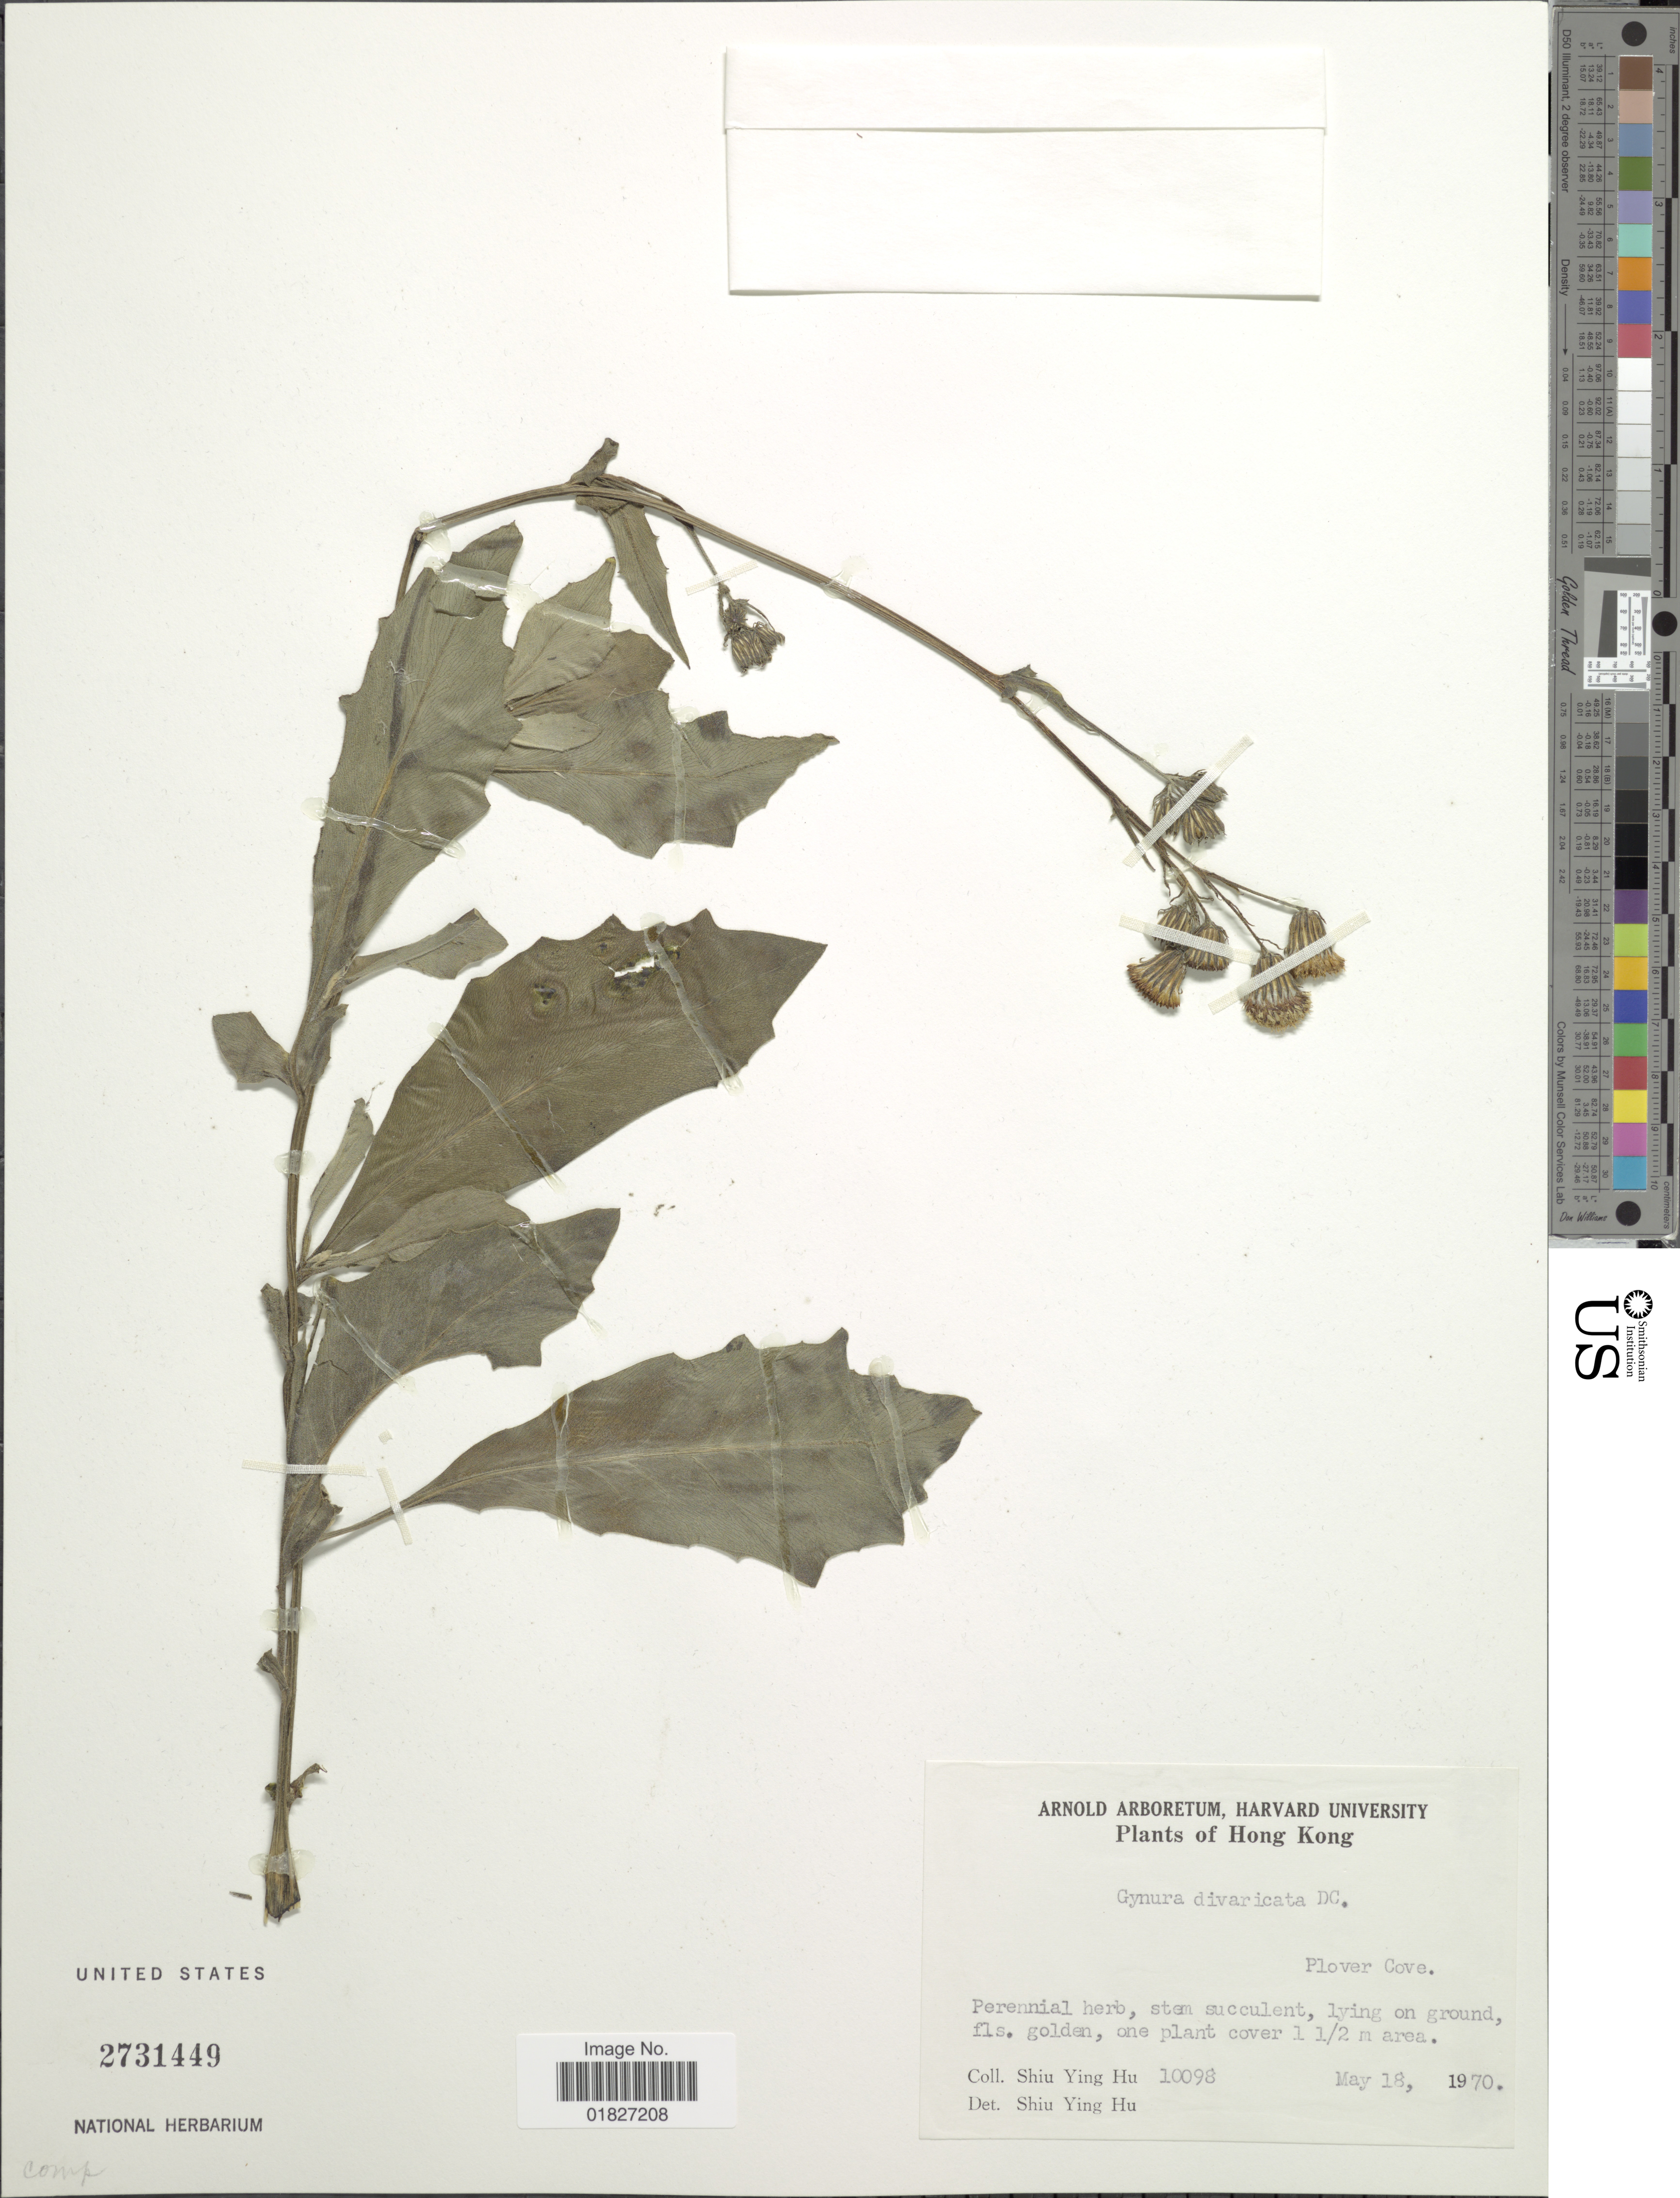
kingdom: Plantae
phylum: Tracheophyta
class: Magnoliopsida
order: Asterales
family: Asteraceae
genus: Gynura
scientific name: Gynura divaricata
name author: (L.) DC.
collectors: S. Y. Hu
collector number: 10098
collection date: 1970-05-18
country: China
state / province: Hong Kong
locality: Plover Cove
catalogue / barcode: US 2731449